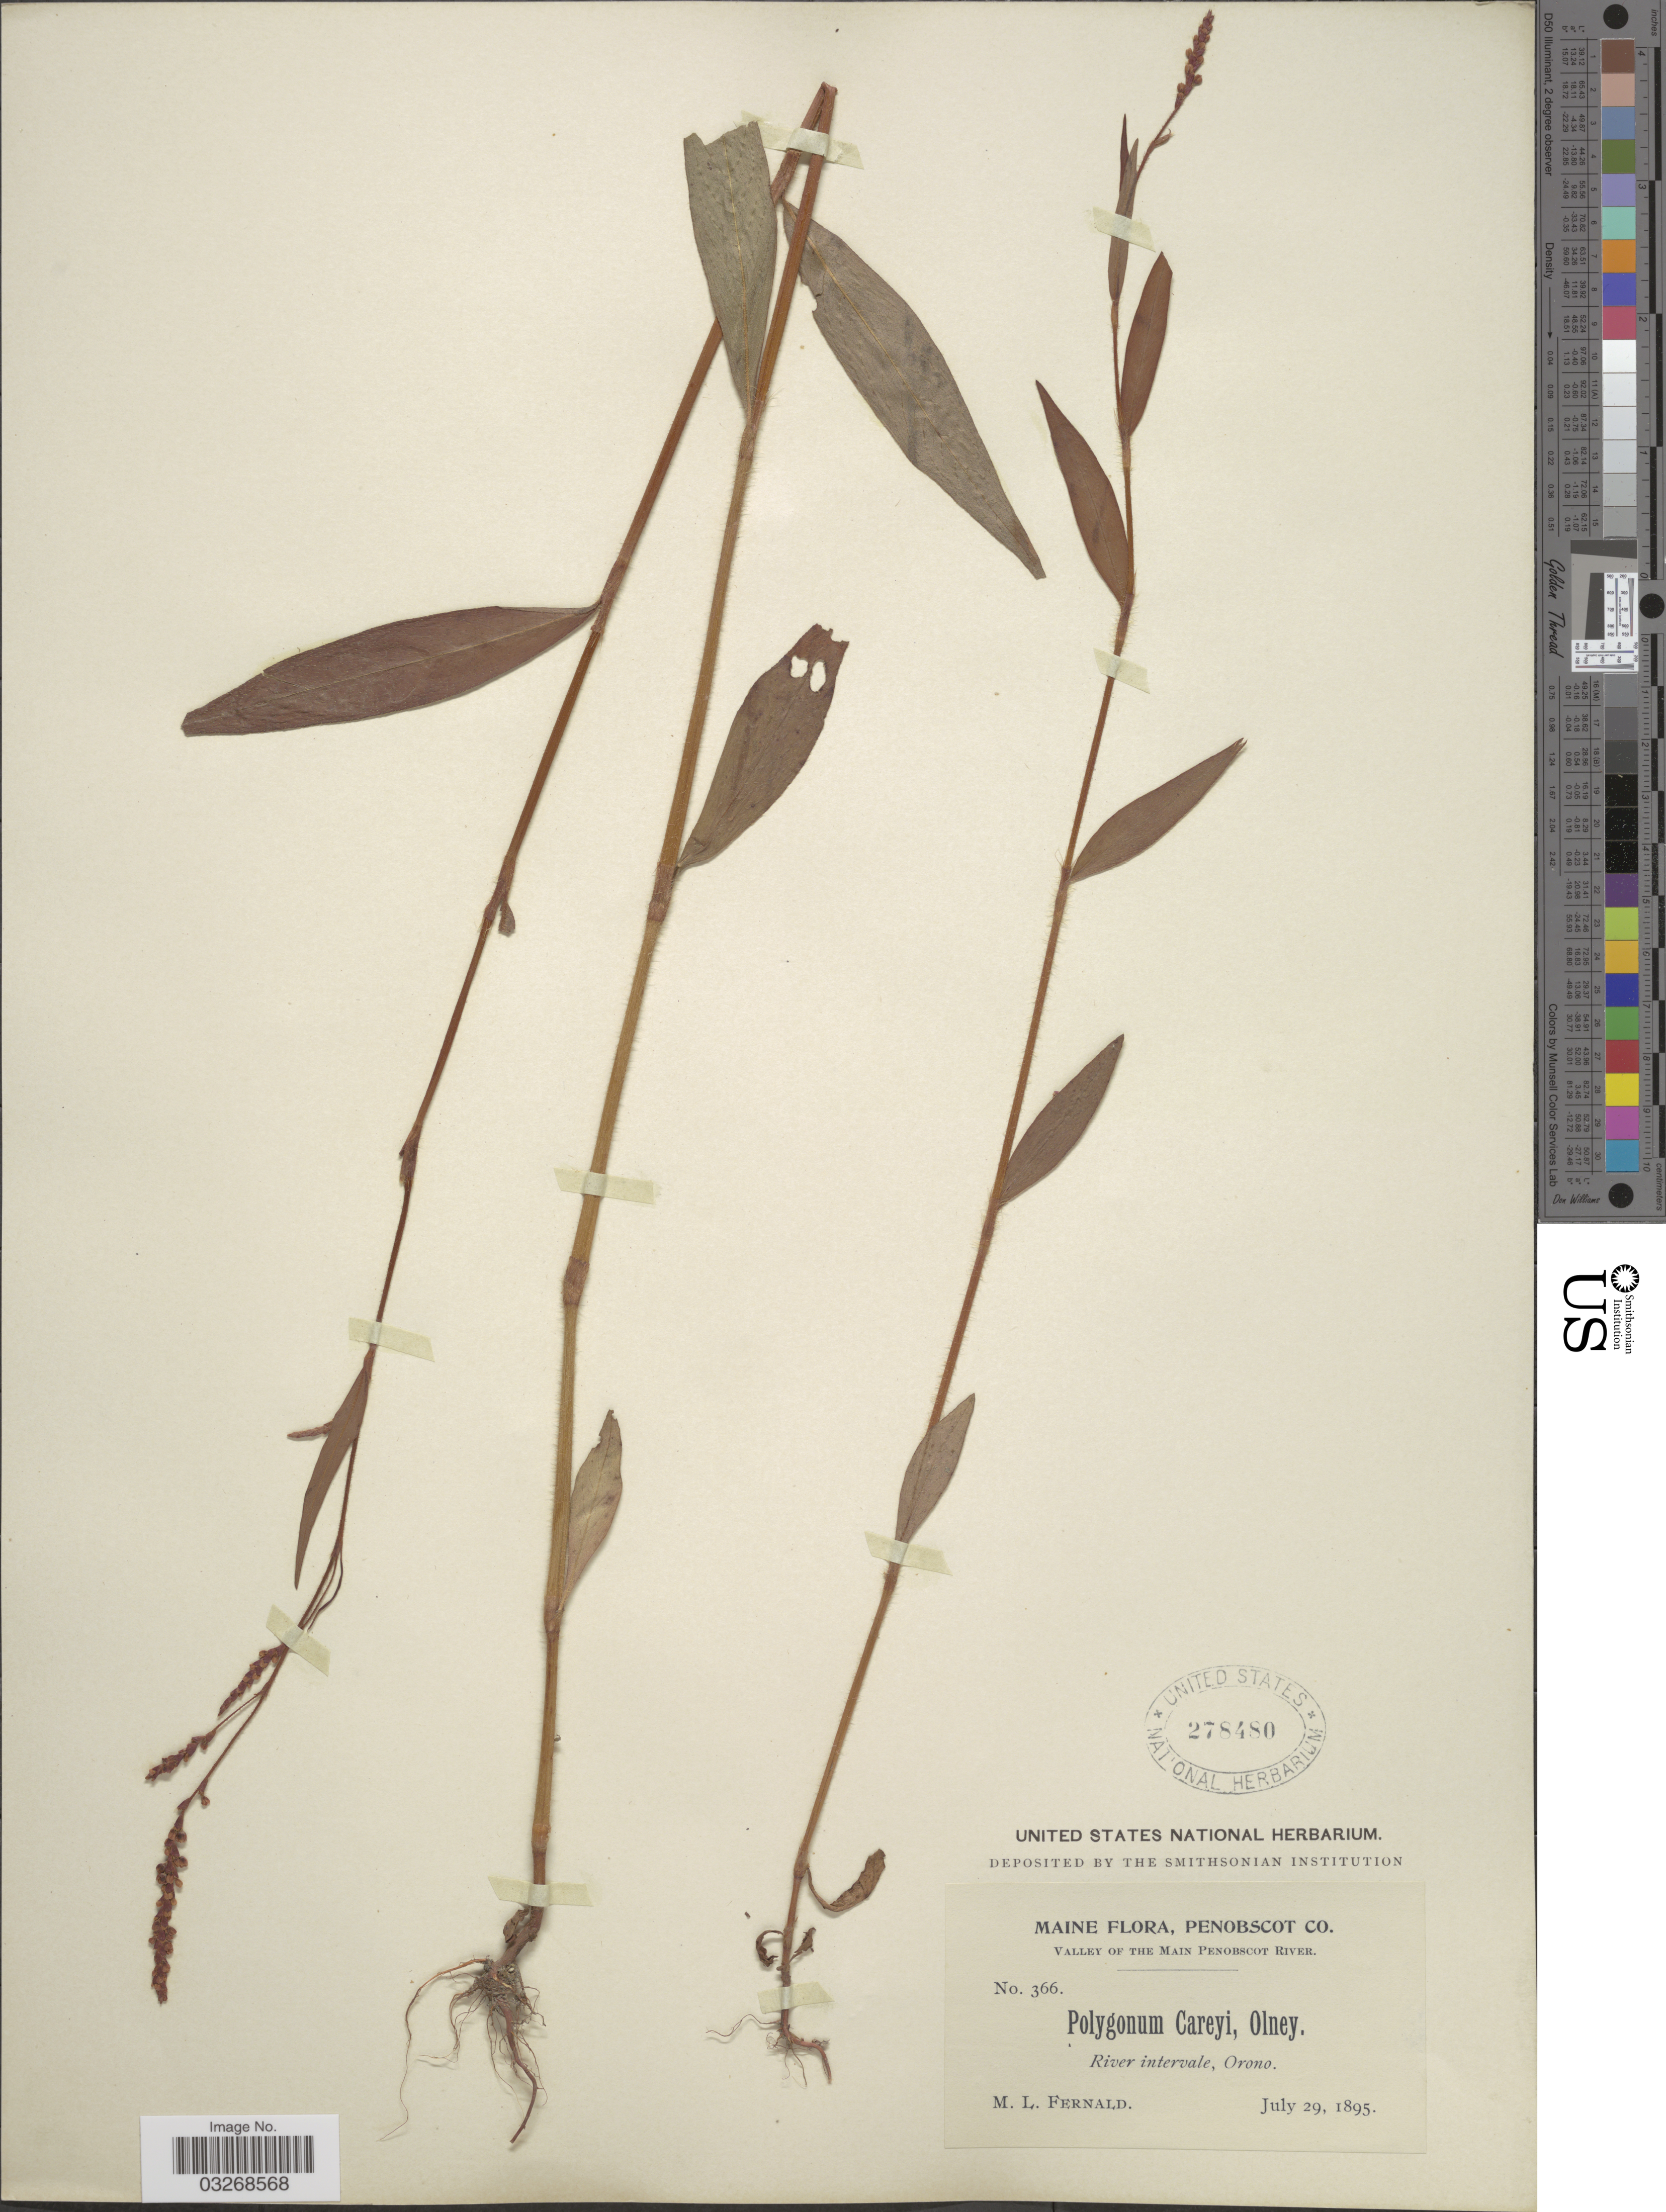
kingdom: Plantae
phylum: Tracheophyta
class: Magnoliopsida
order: Caryophyllales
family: Polygonaceae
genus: Persicaria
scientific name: Persicaria careyi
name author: (Olney) Greene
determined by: Atha, D. E.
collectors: M. L. Fernald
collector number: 366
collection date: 1895-07-29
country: United States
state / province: Maine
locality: Penobscot Co. Valley of the Main Penobscot River. River intervale, Orono.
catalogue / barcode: US 278480